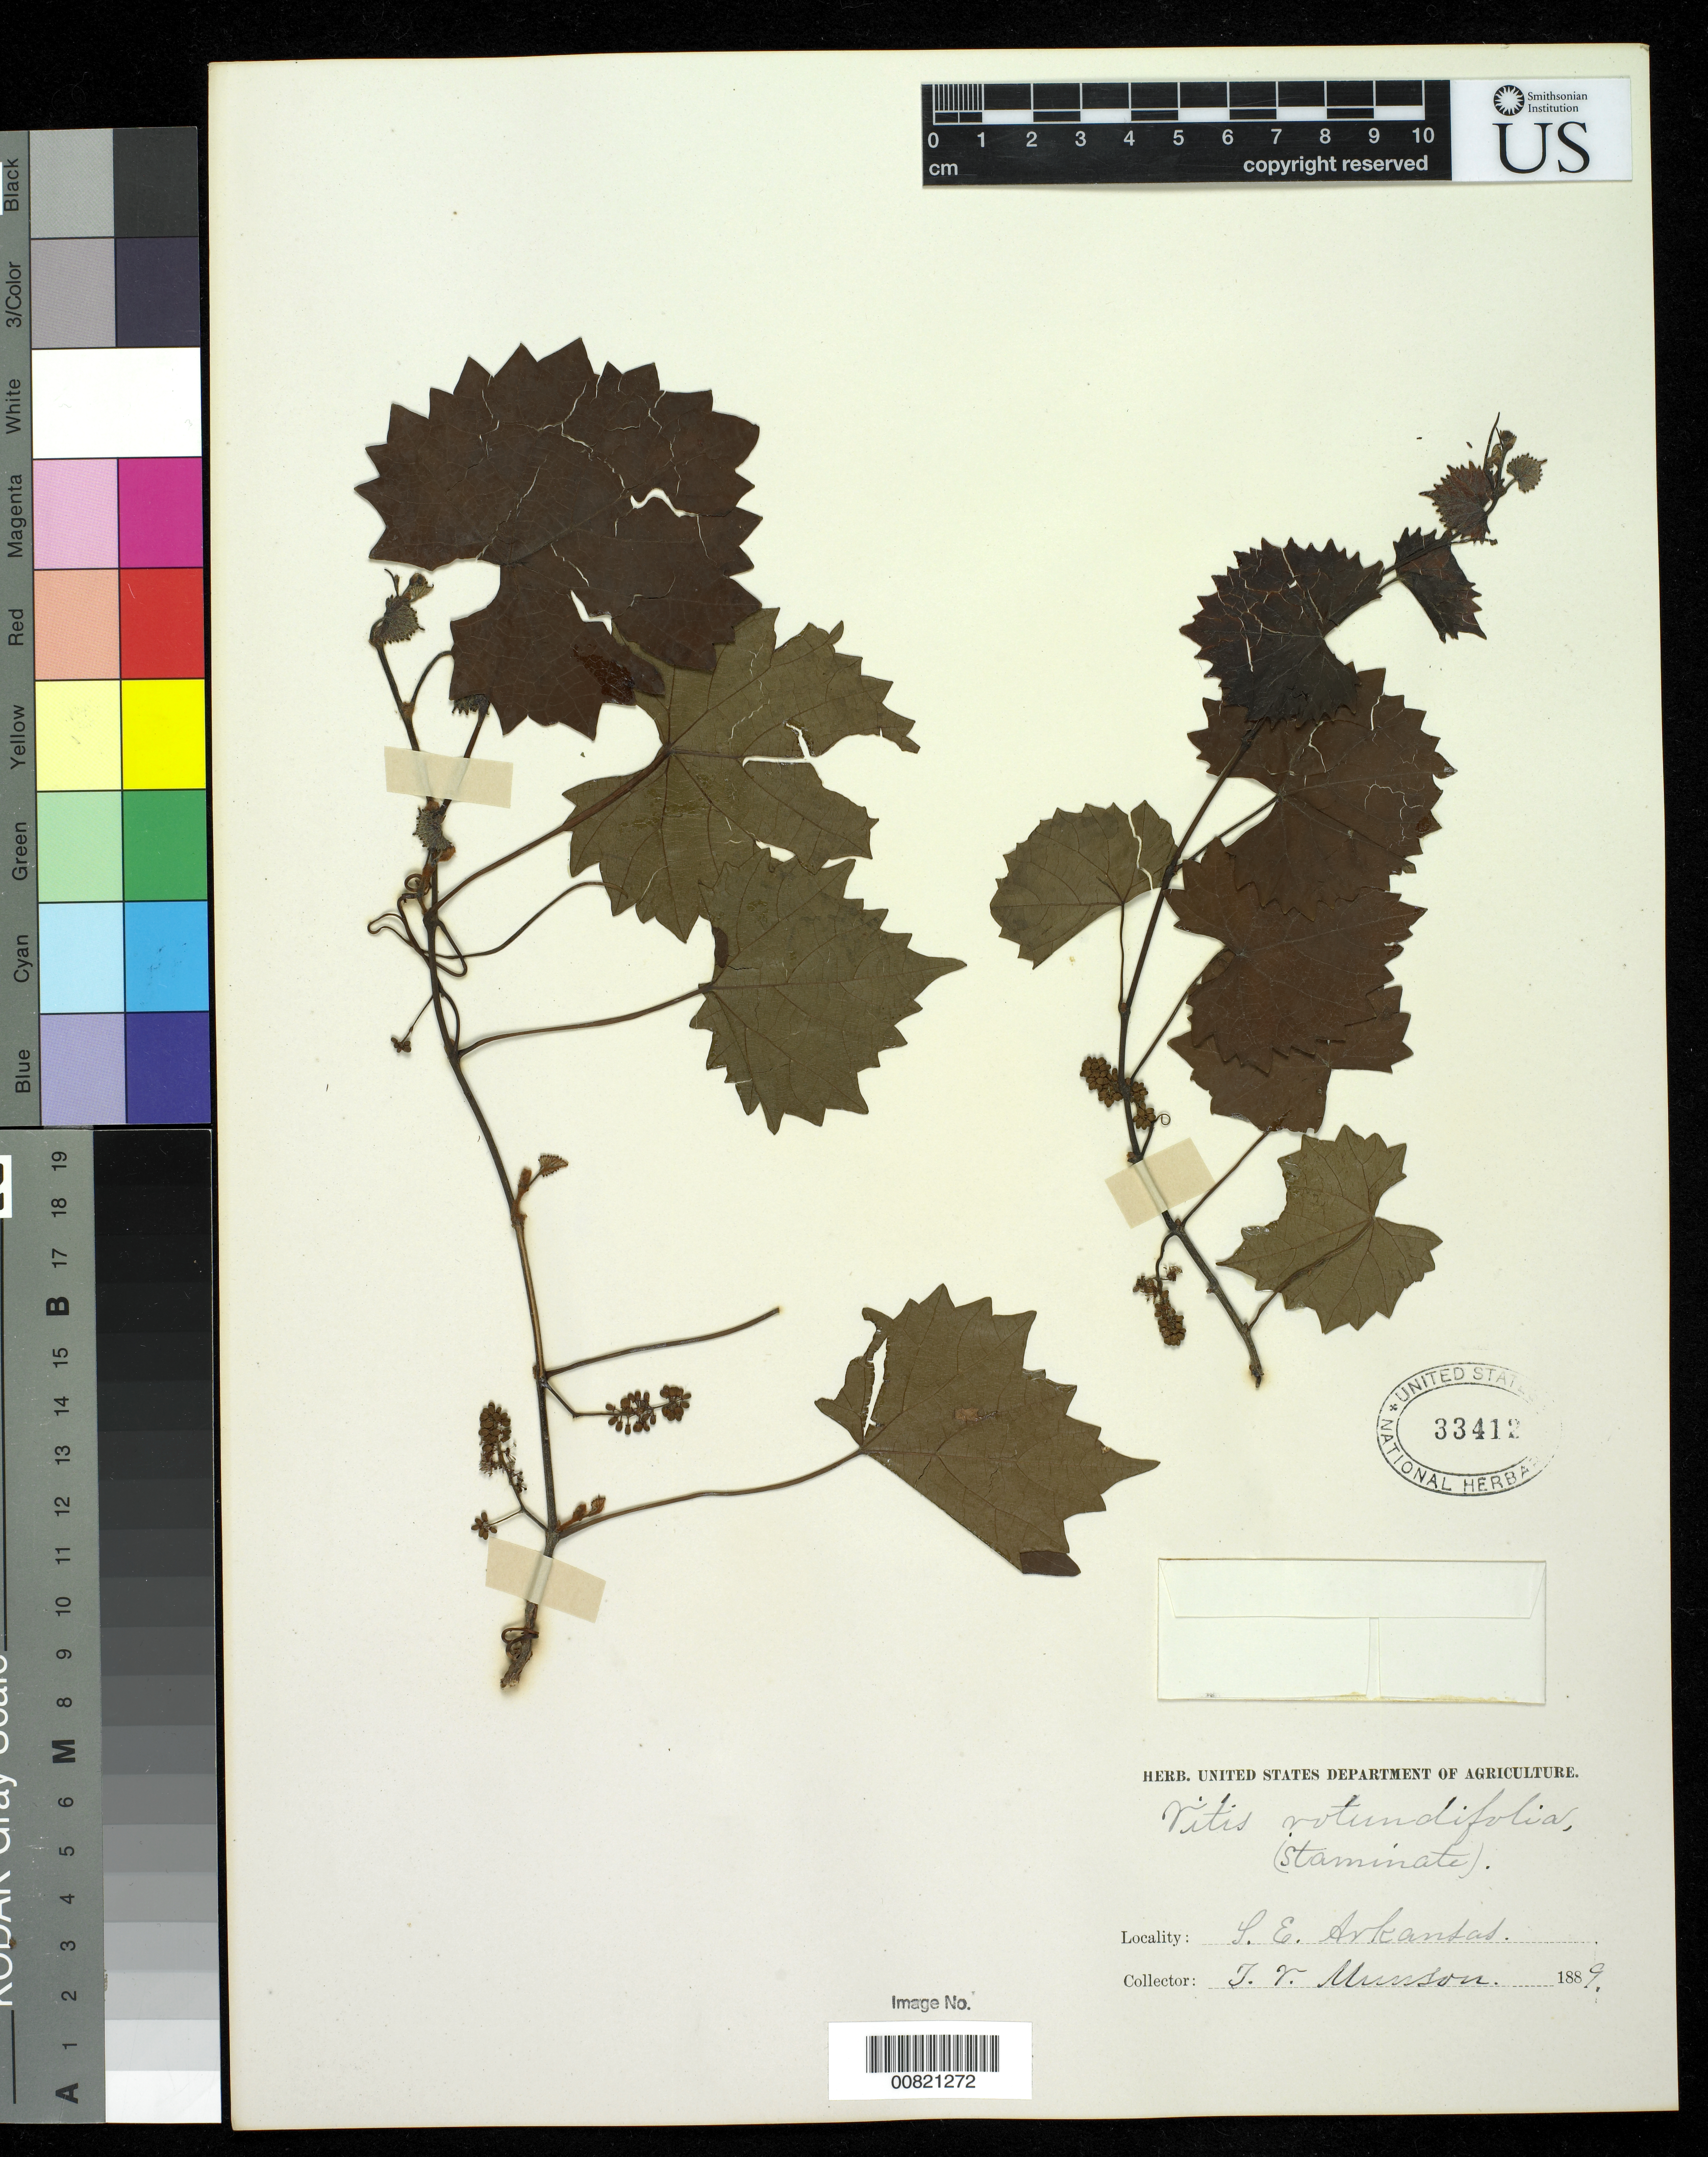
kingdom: Plantae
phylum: Tracheophyta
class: Magnoliopsida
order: Vitales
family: Vitaceae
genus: Vitis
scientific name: Vitis rotundifolia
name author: Michx.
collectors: T. V. Munson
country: United States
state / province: Arkansas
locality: SE Arkansas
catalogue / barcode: US 33412